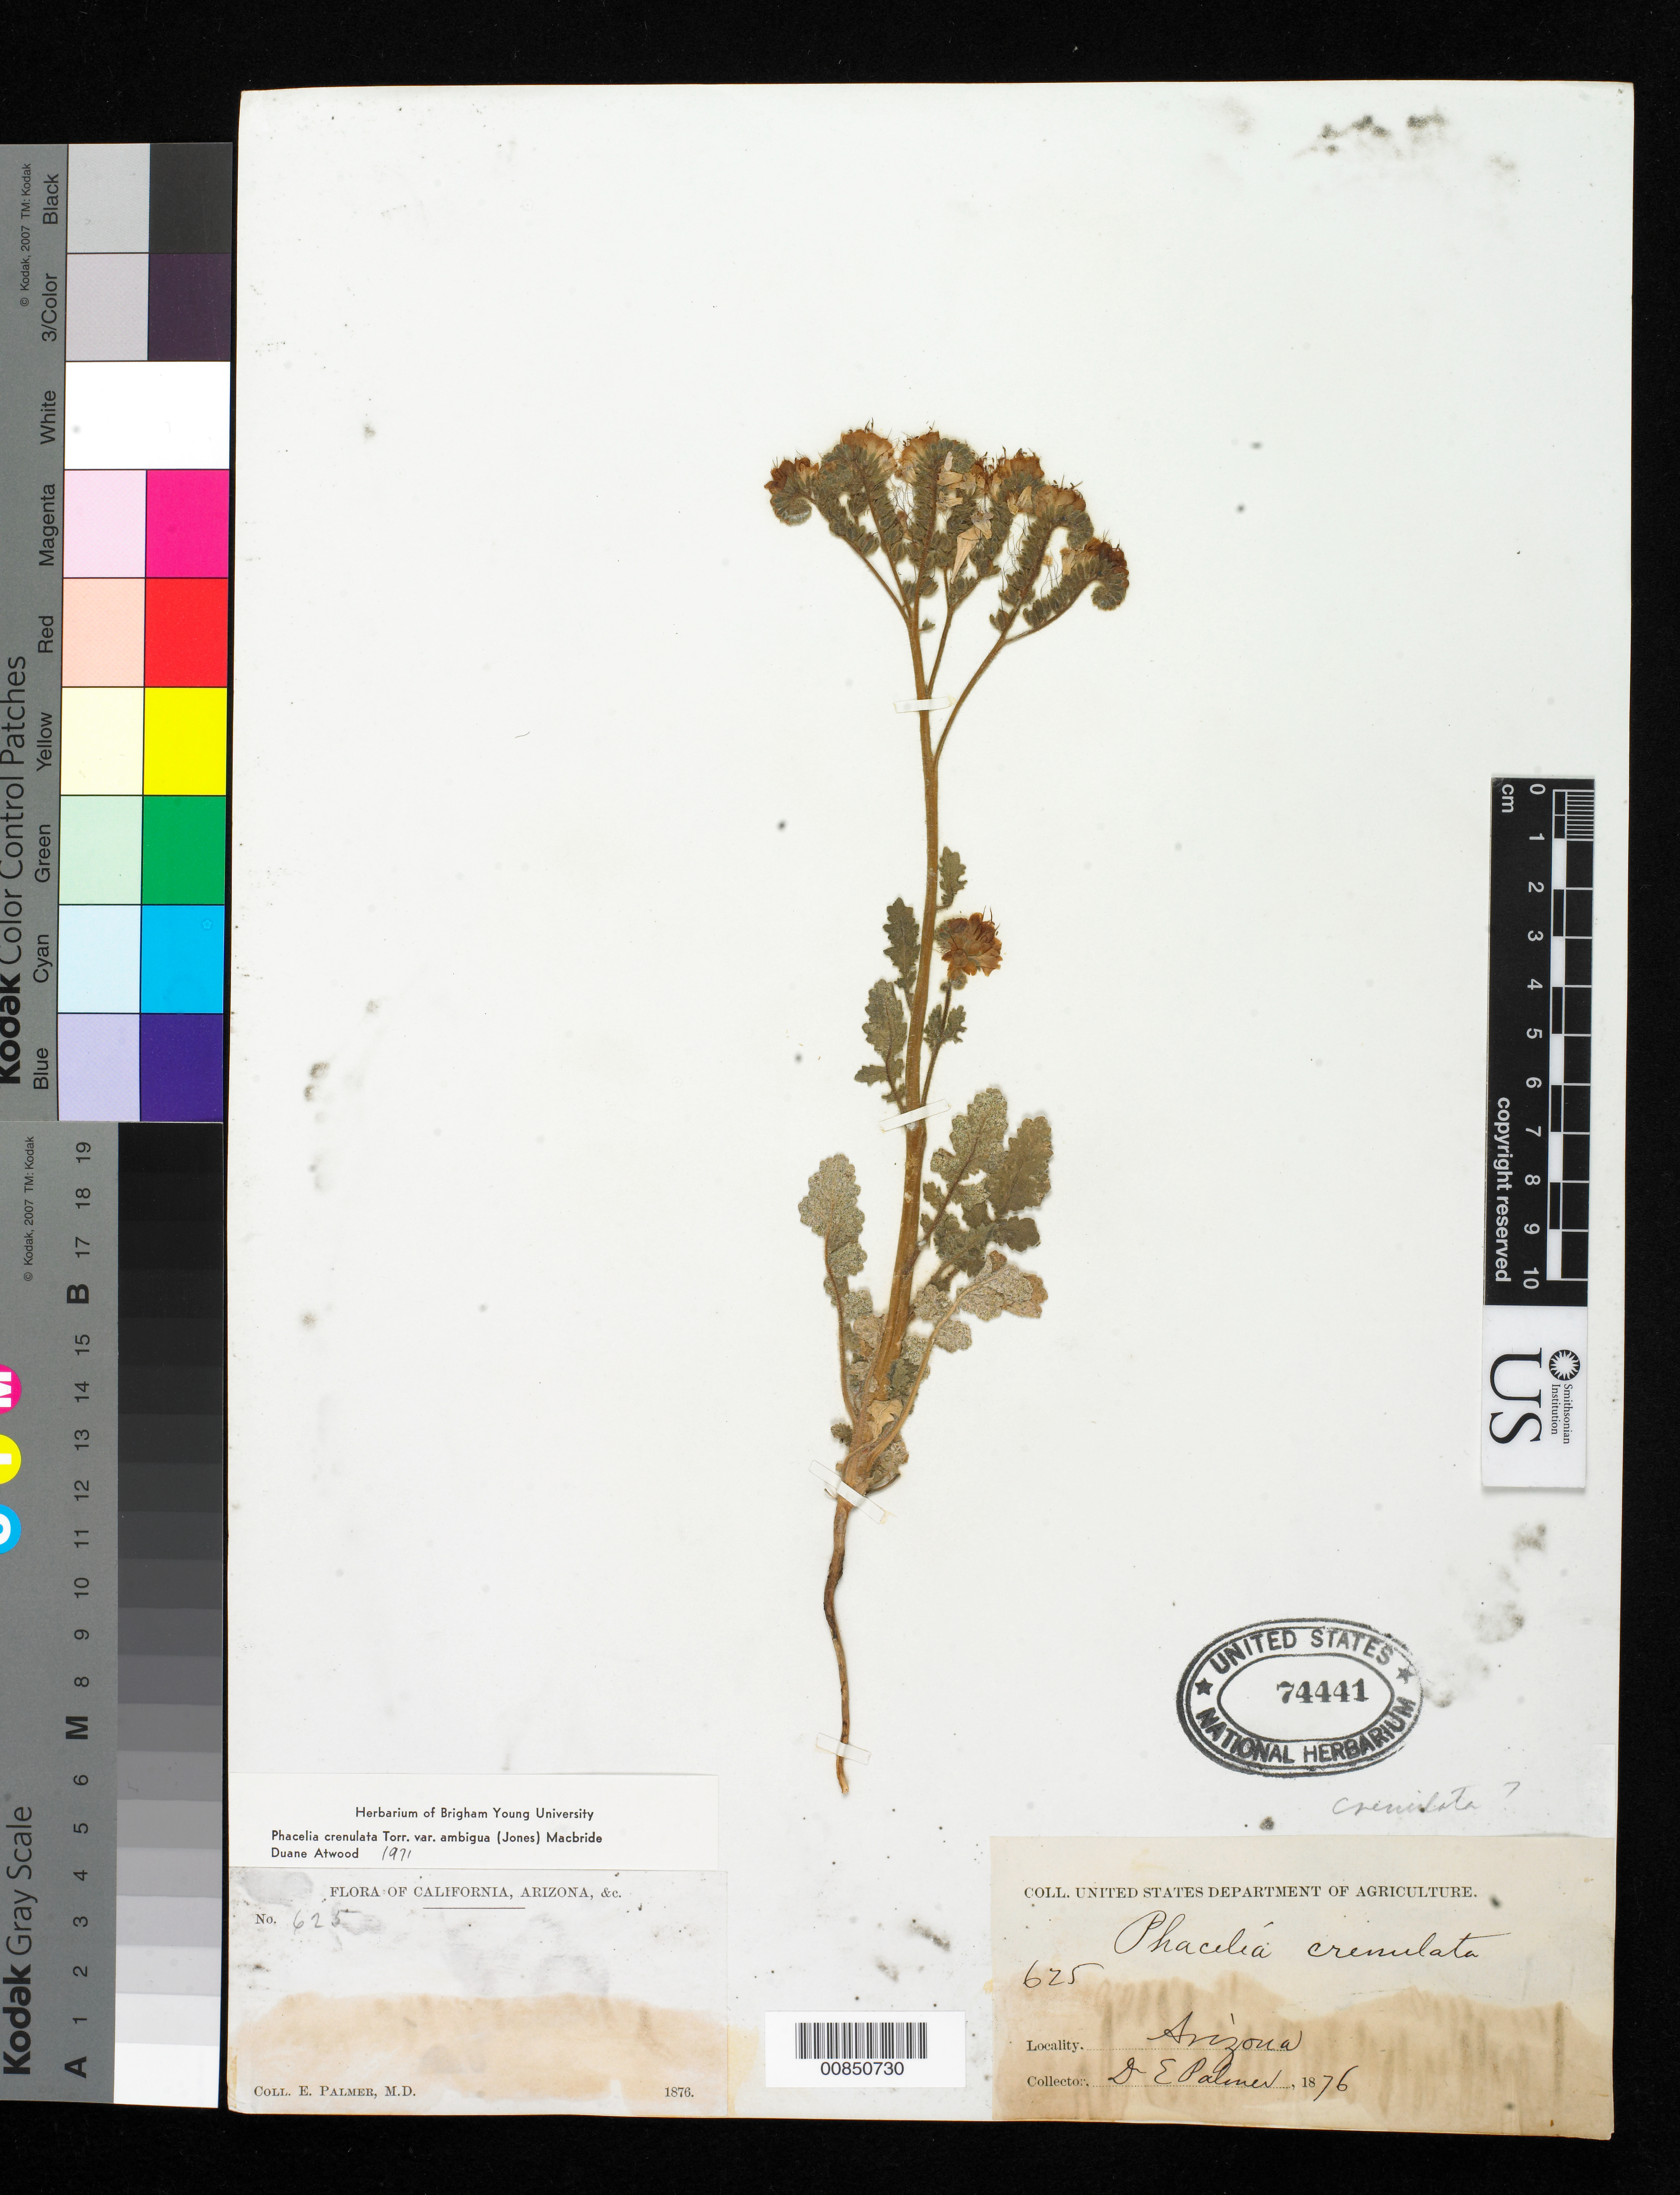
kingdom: Plantae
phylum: Tracheophyta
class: Magnoliopsida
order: Boraginales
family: Hydrophyllaceae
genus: Phacelia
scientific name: Phacelia crenulata var. ambigua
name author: (M.E. Jones) J.F. Macbr.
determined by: Atwood, D.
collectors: E. Palmer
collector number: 625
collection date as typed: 1876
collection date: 1876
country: United States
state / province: Arizona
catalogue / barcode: US 74441